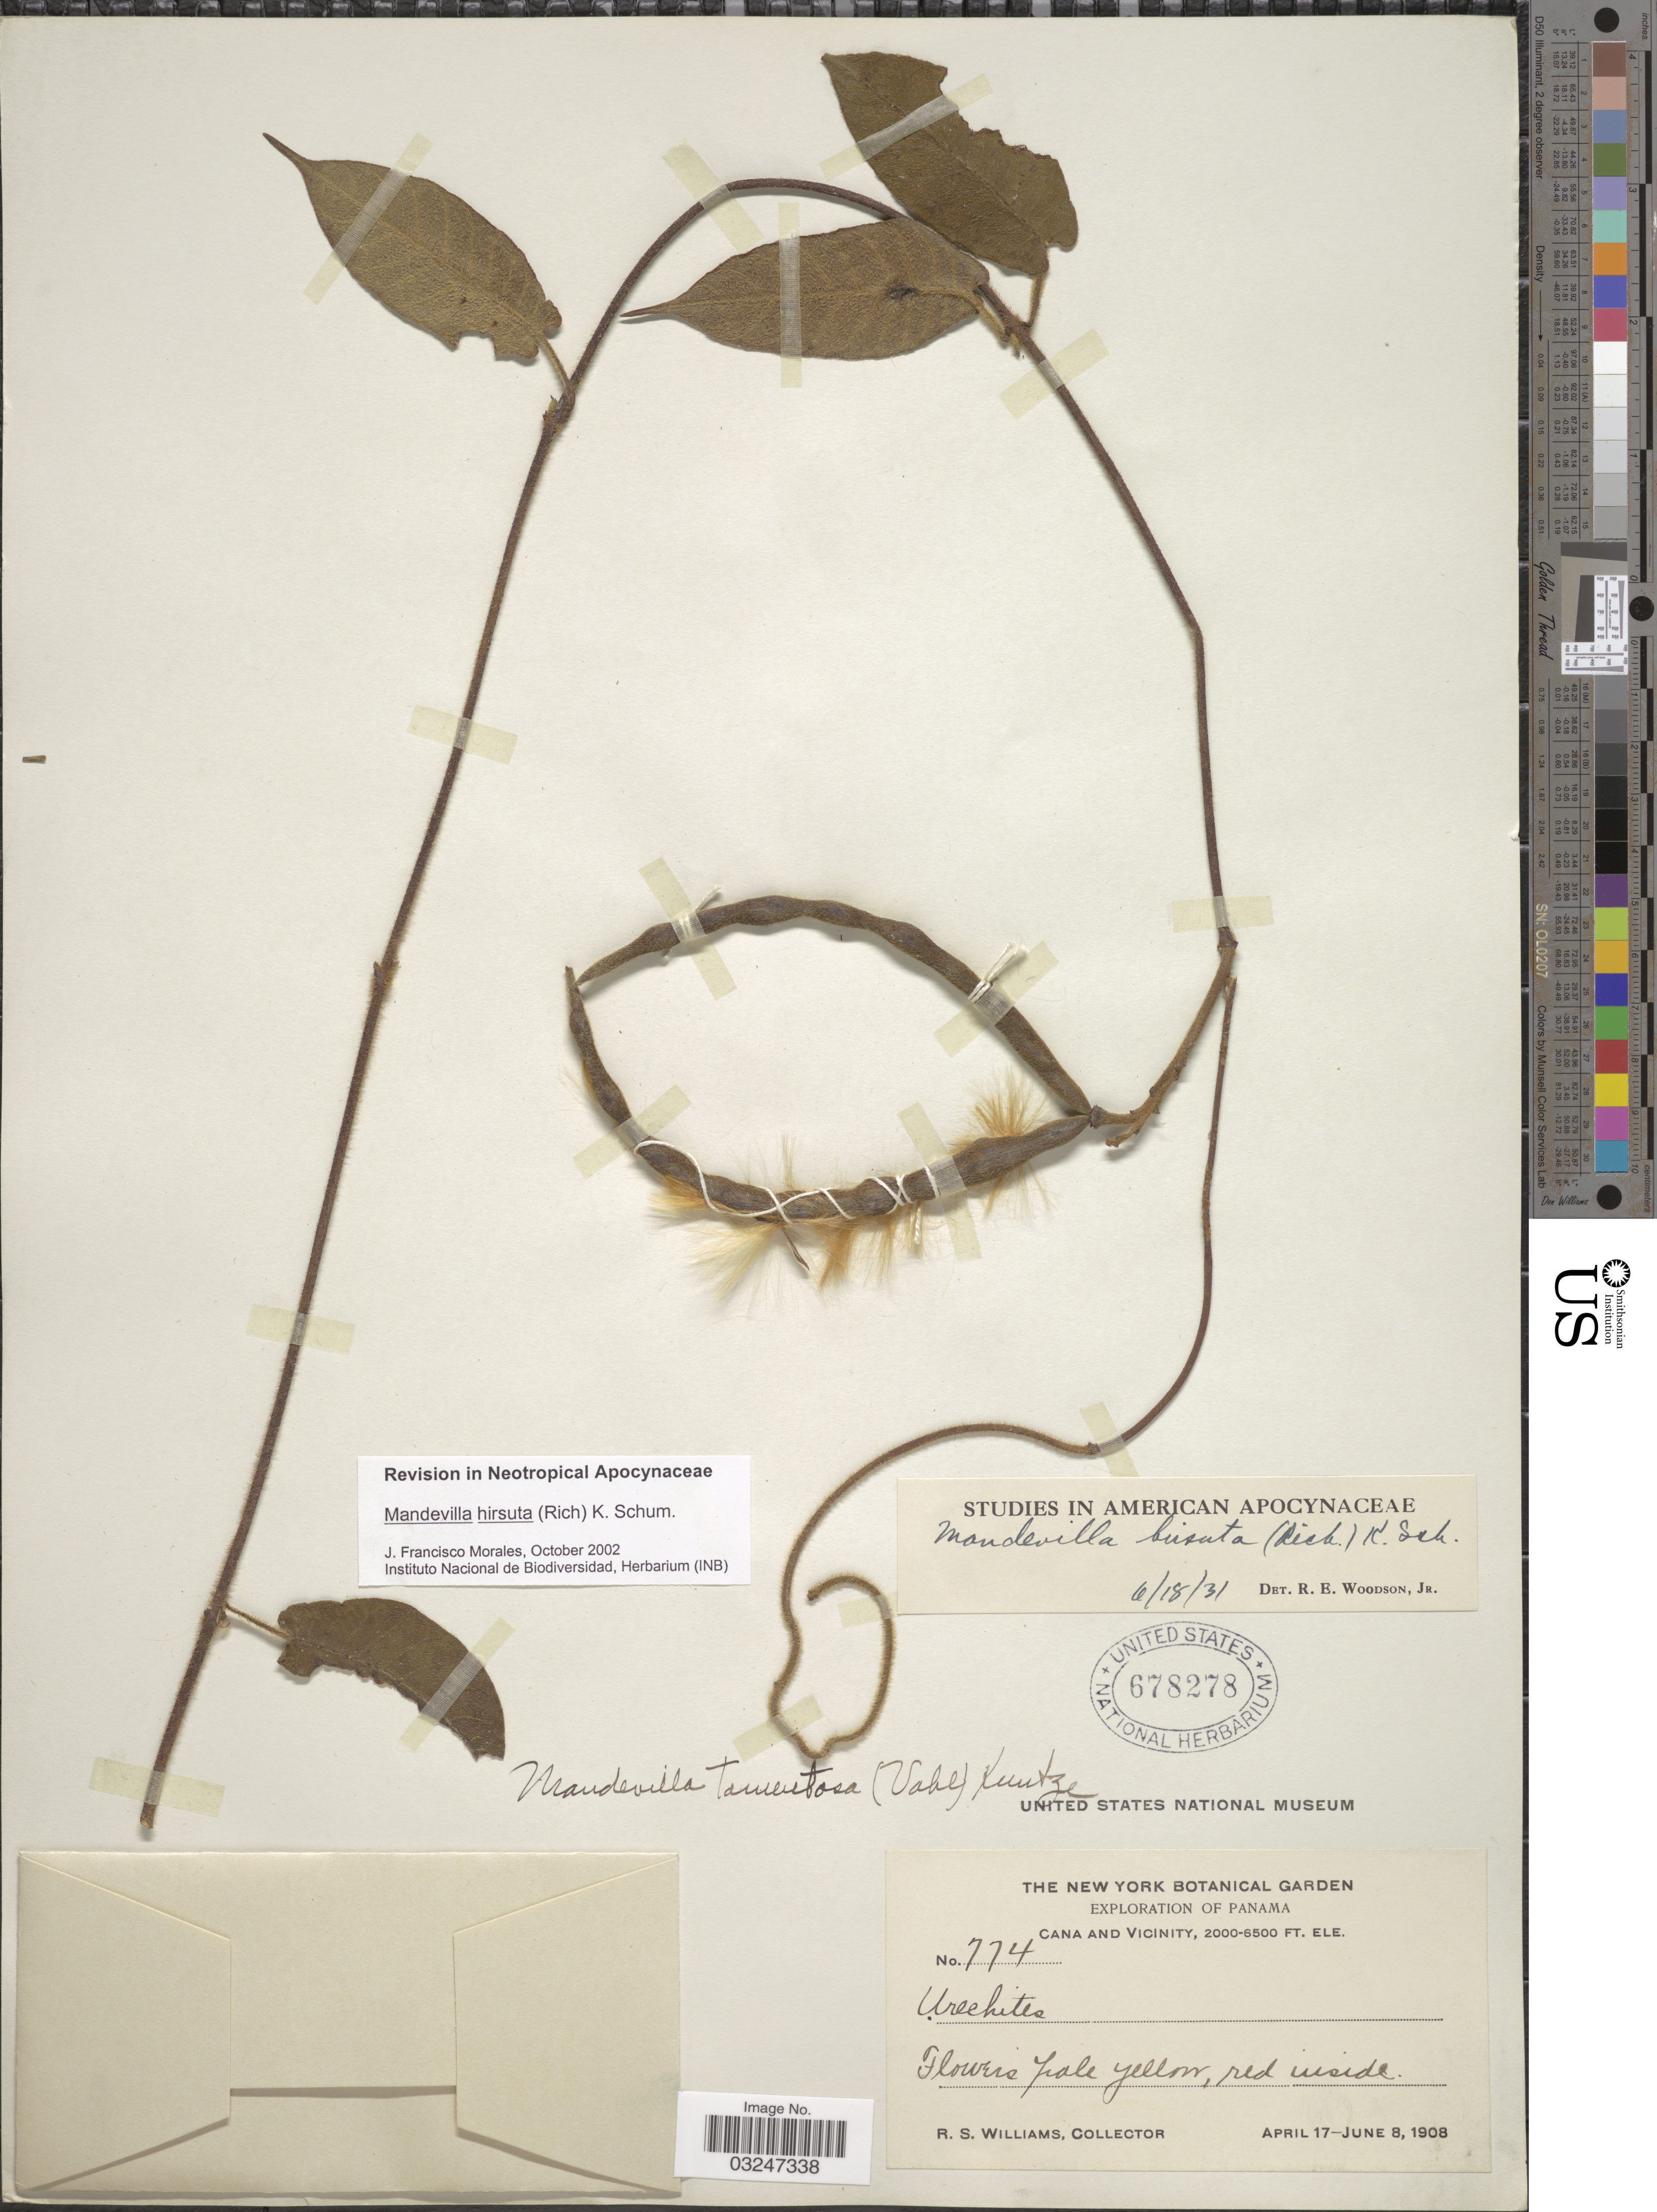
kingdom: Plantae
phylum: Tracheophyta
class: Magnoliopsida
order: Gentianales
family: Apocynaceae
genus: Mandevilla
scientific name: Mandevilla hirsuta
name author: (Rich.) K. Schum.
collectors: R. S. Williams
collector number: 774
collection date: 1908-04-17/1908-06-08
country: Panama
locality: Cana and Vicinity.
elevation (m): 610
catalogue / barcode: US 678278